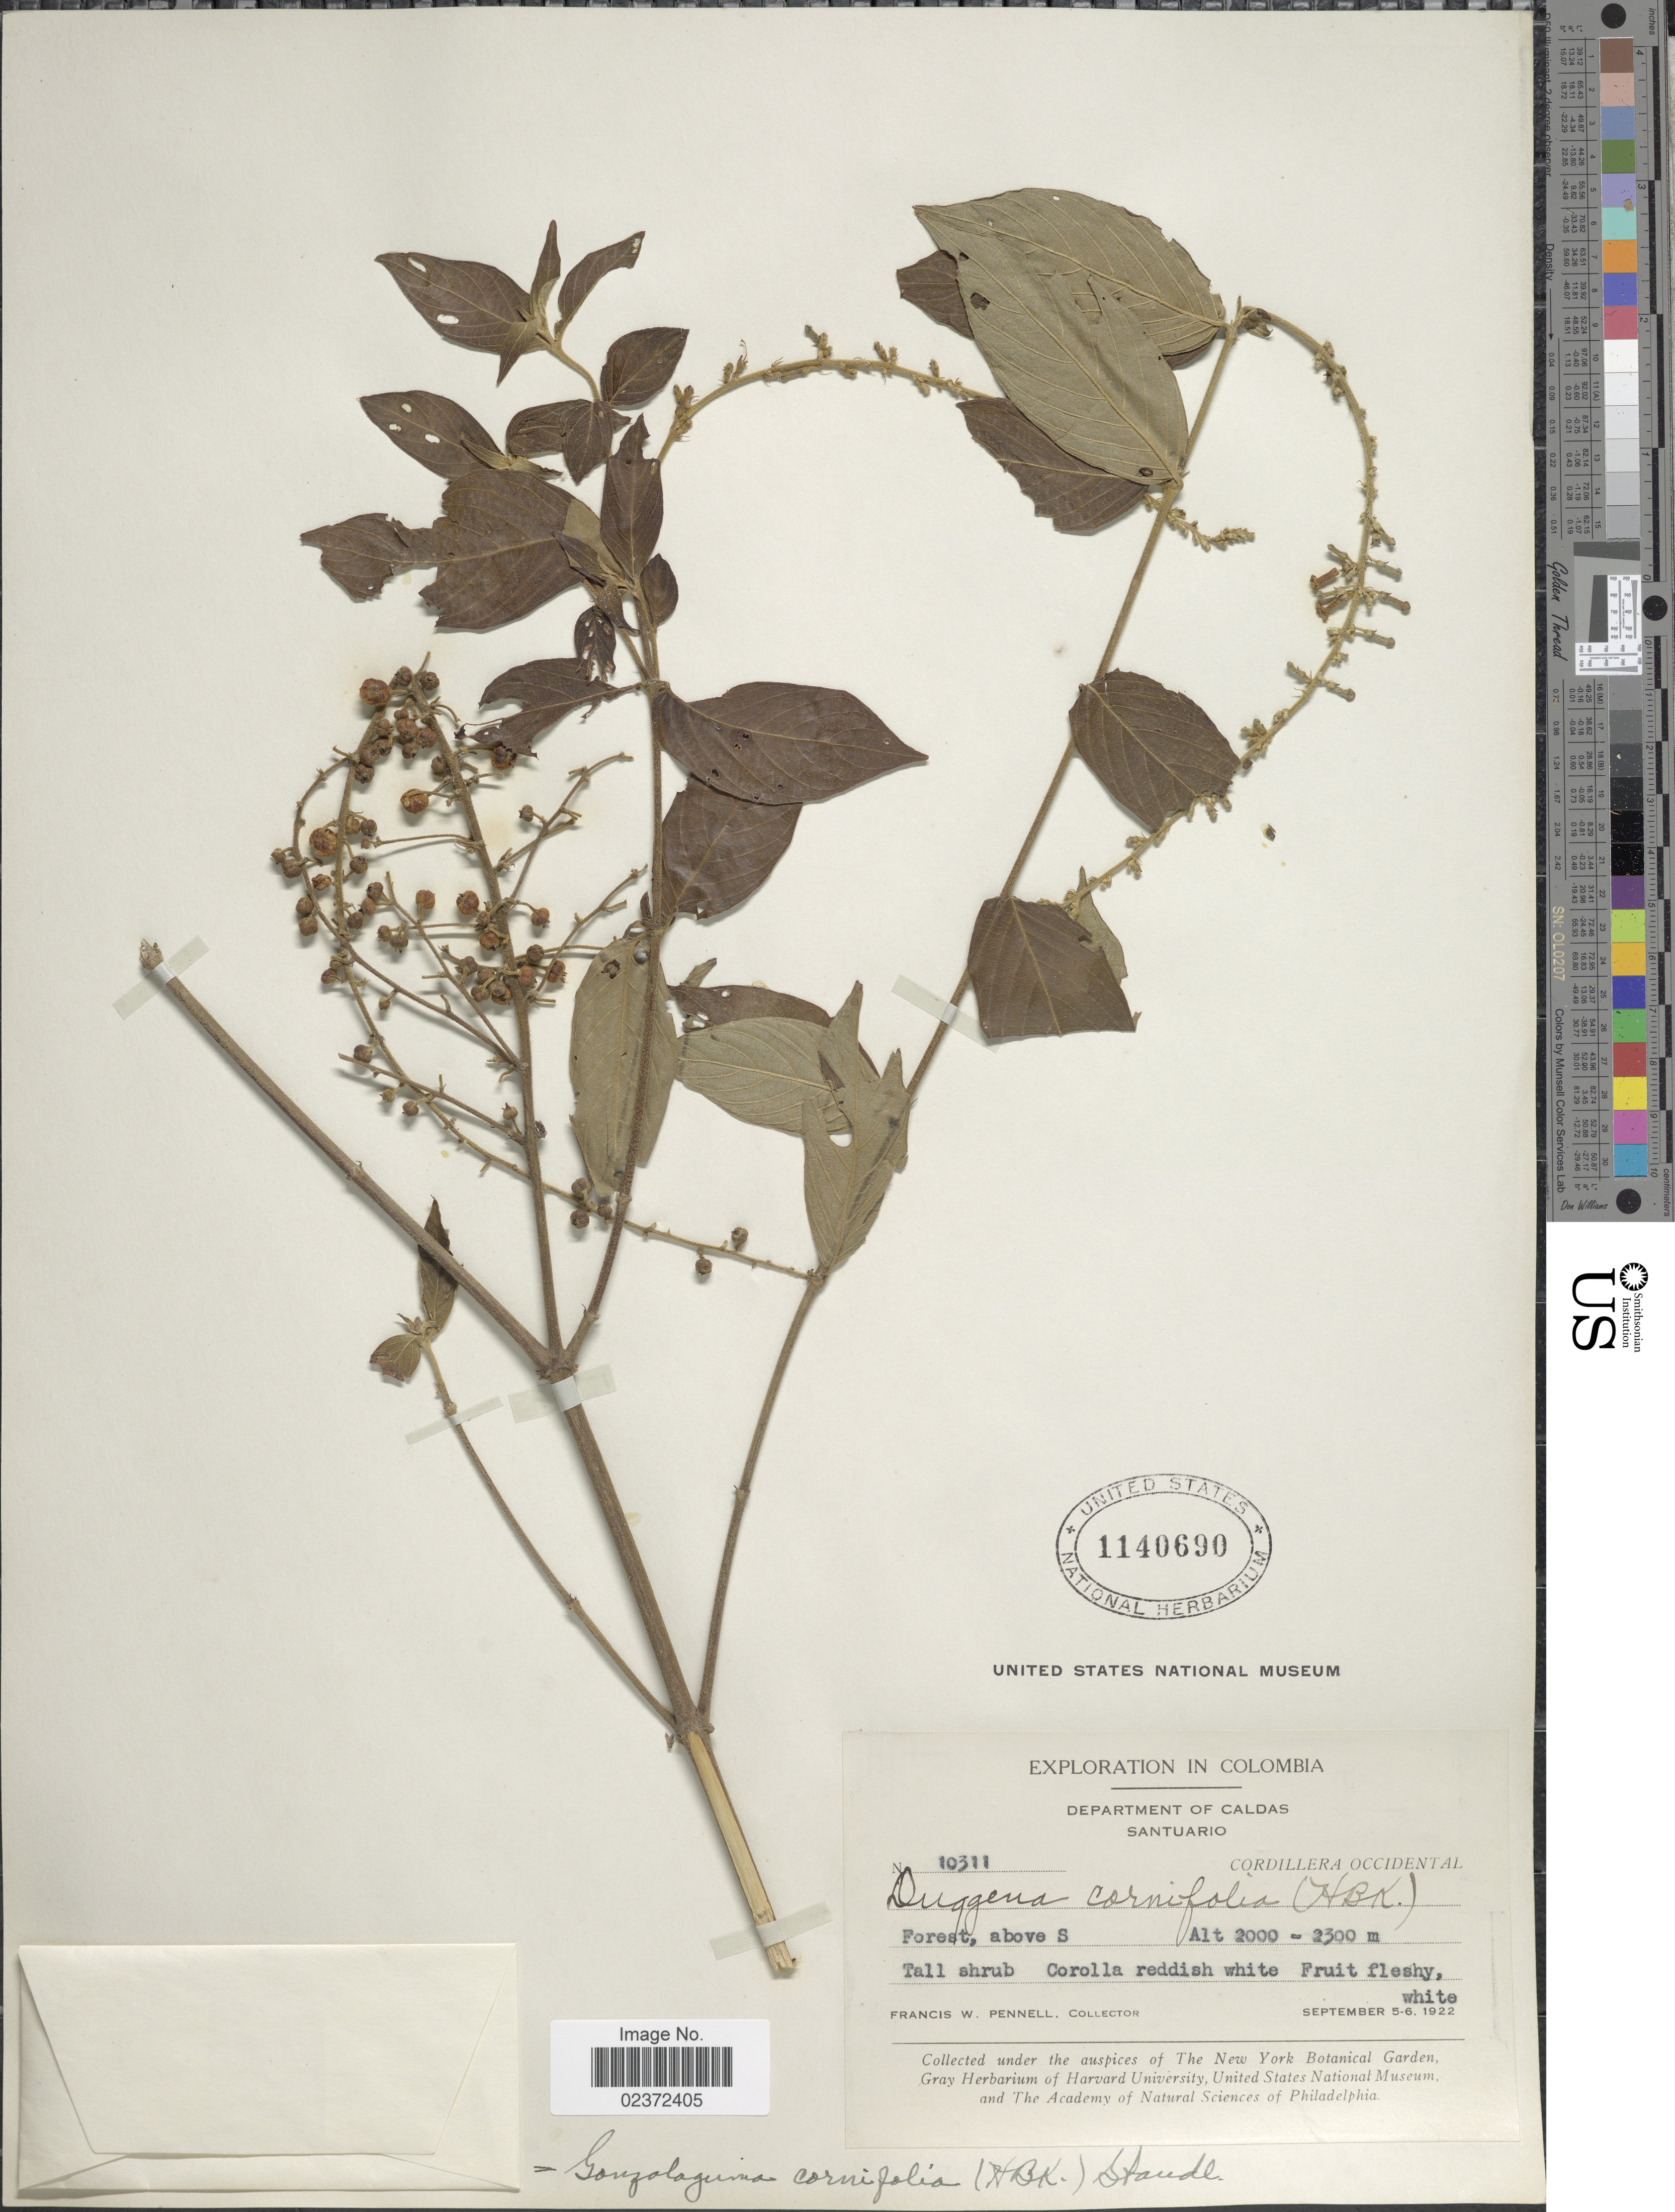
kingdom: Plantae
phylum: Tracheophyta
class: Magnoliopsida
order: Gentianales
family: Rubiaceae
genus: Gonzalagunia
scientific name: Gonzalagunia cornifolia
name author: (Kunth) Standl.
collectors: F. W. Pennell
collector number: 10311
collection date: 1922-09-05/1922-09-06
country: Colombia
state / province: Caldas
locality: Santuario, Cordillera Occidental, above S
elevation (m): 2000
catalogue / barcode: US 1140690